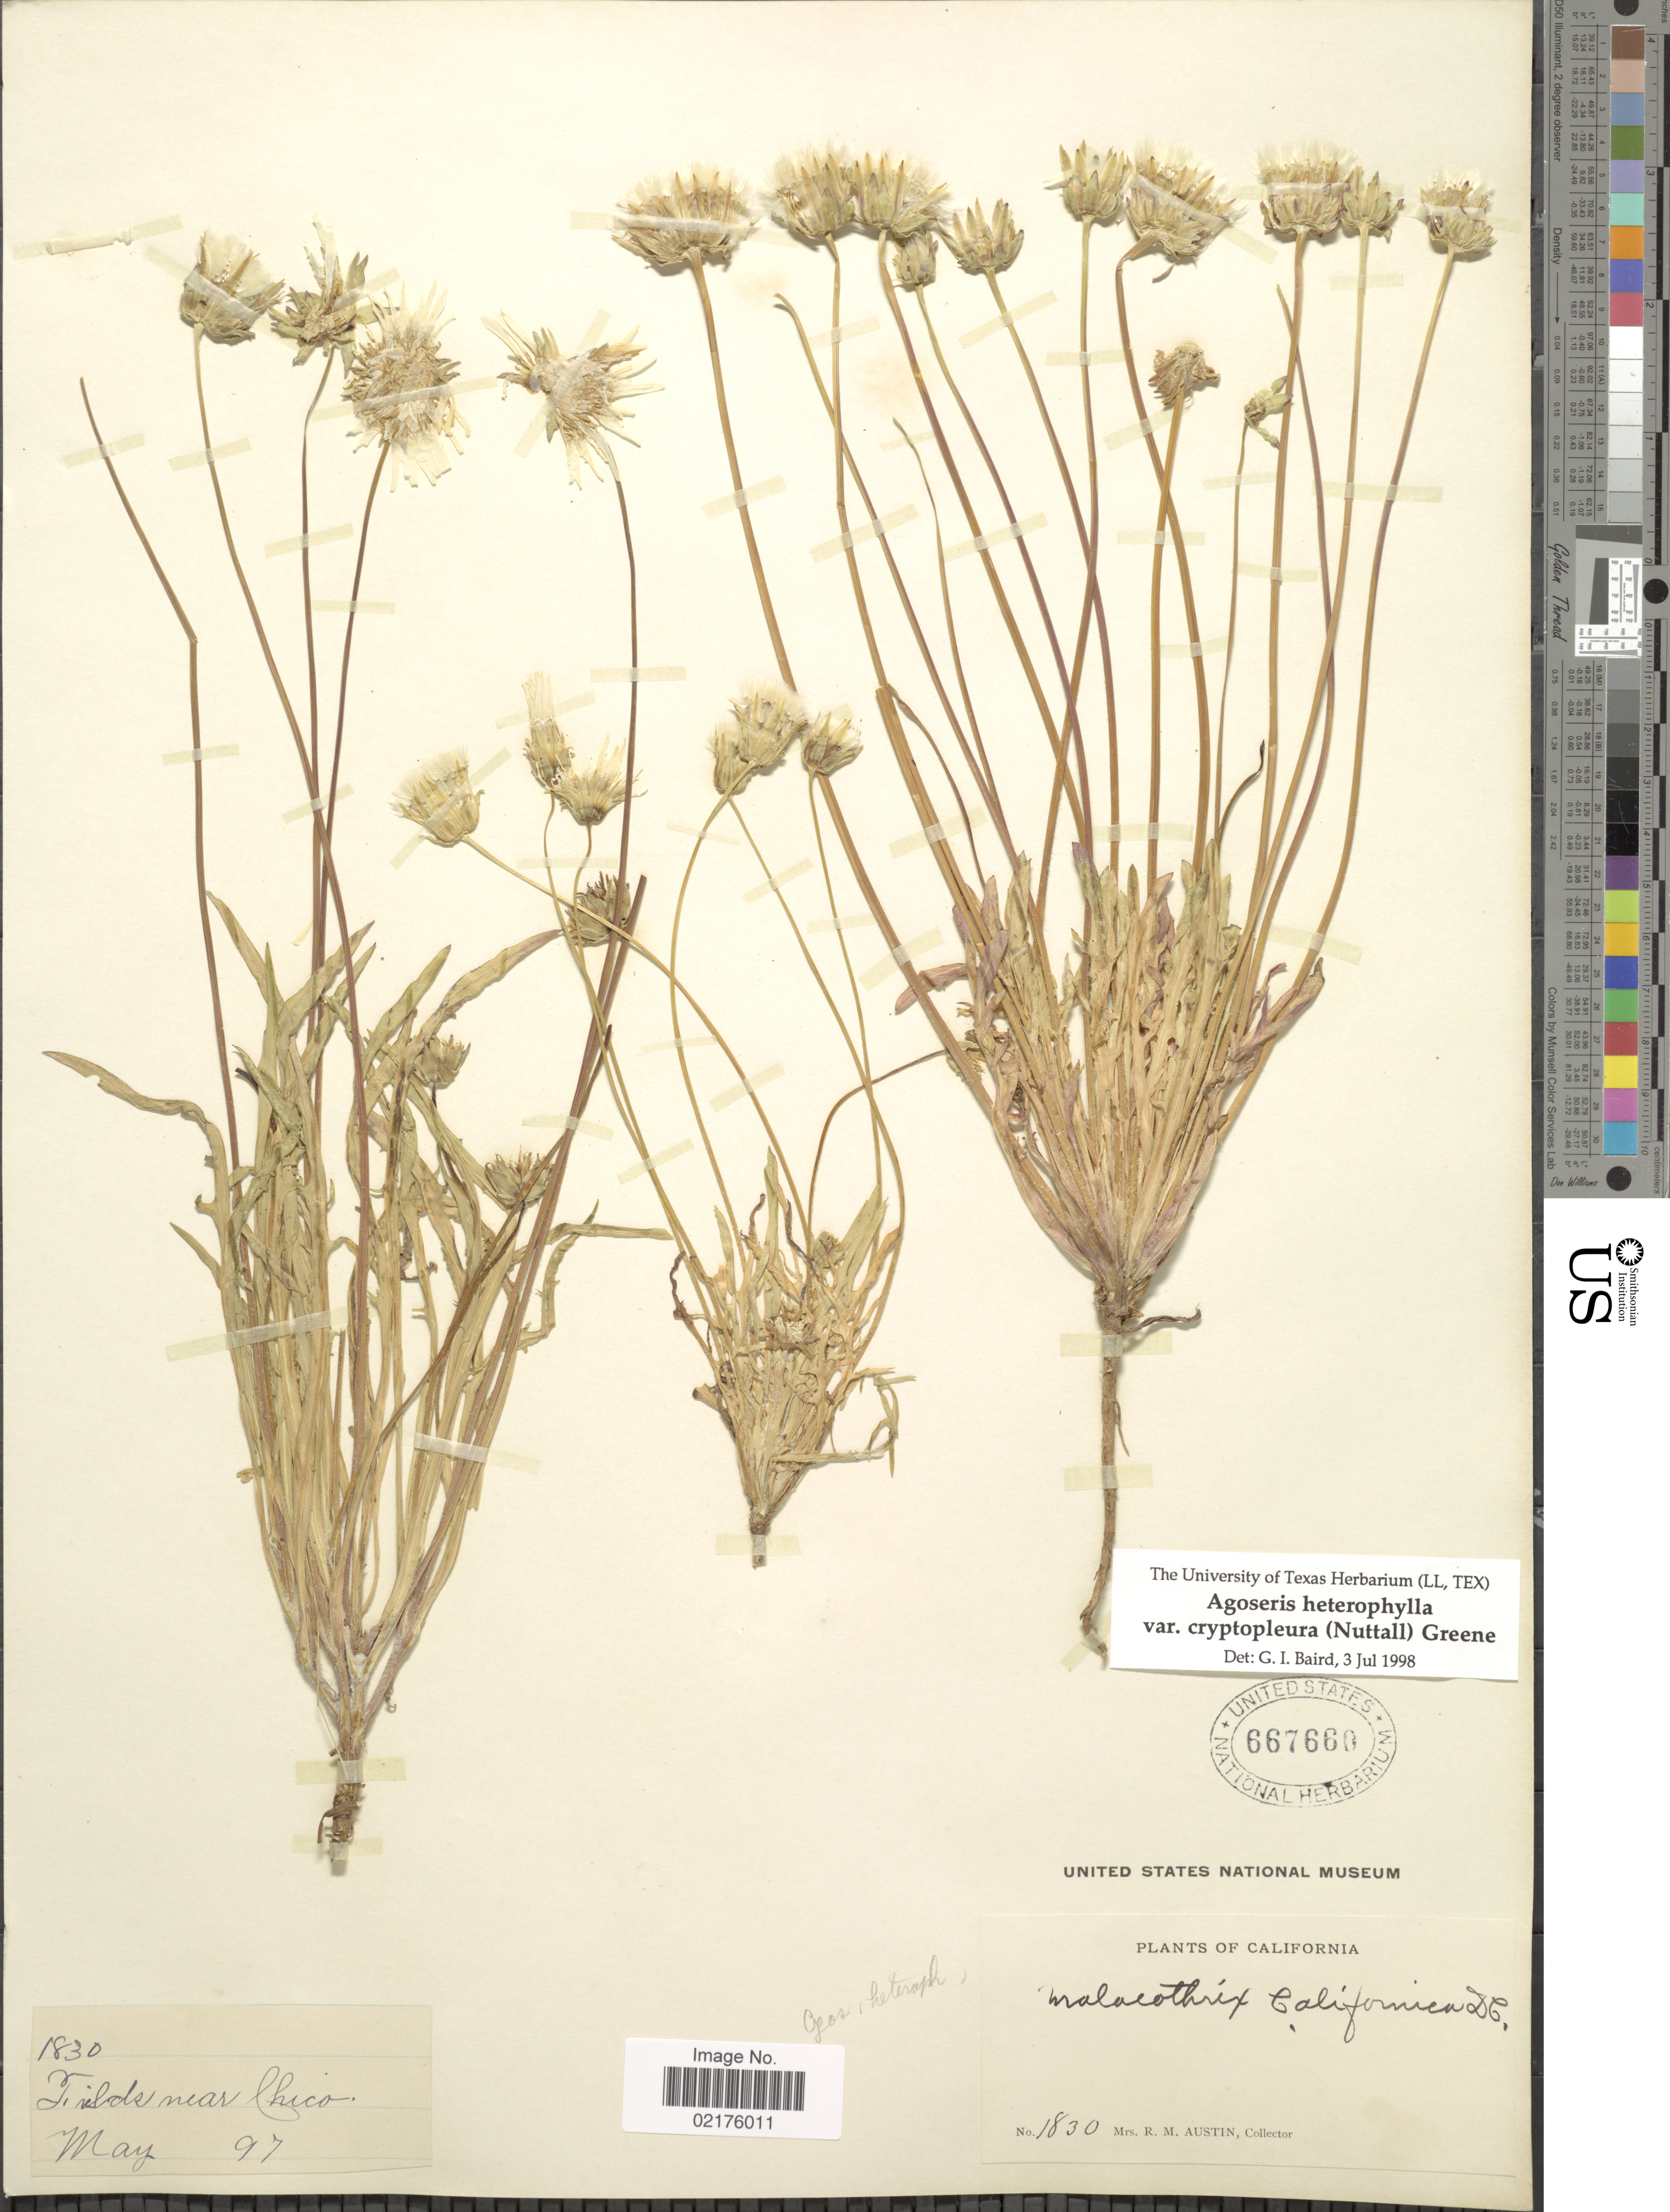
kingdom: Plantae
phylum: Tracheophyta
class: Magnoliopsida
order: Asterales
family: Asteraceae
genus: Agoseris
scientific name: Agoseris heterophylla var. cryptopleura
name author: (Nutt.) Greene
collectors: R. Austin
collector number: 1830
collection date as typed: Transcribed d/m/y: /5/97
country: United States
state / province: California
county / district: Butte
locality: Fields near Chico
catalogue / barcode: US 667660